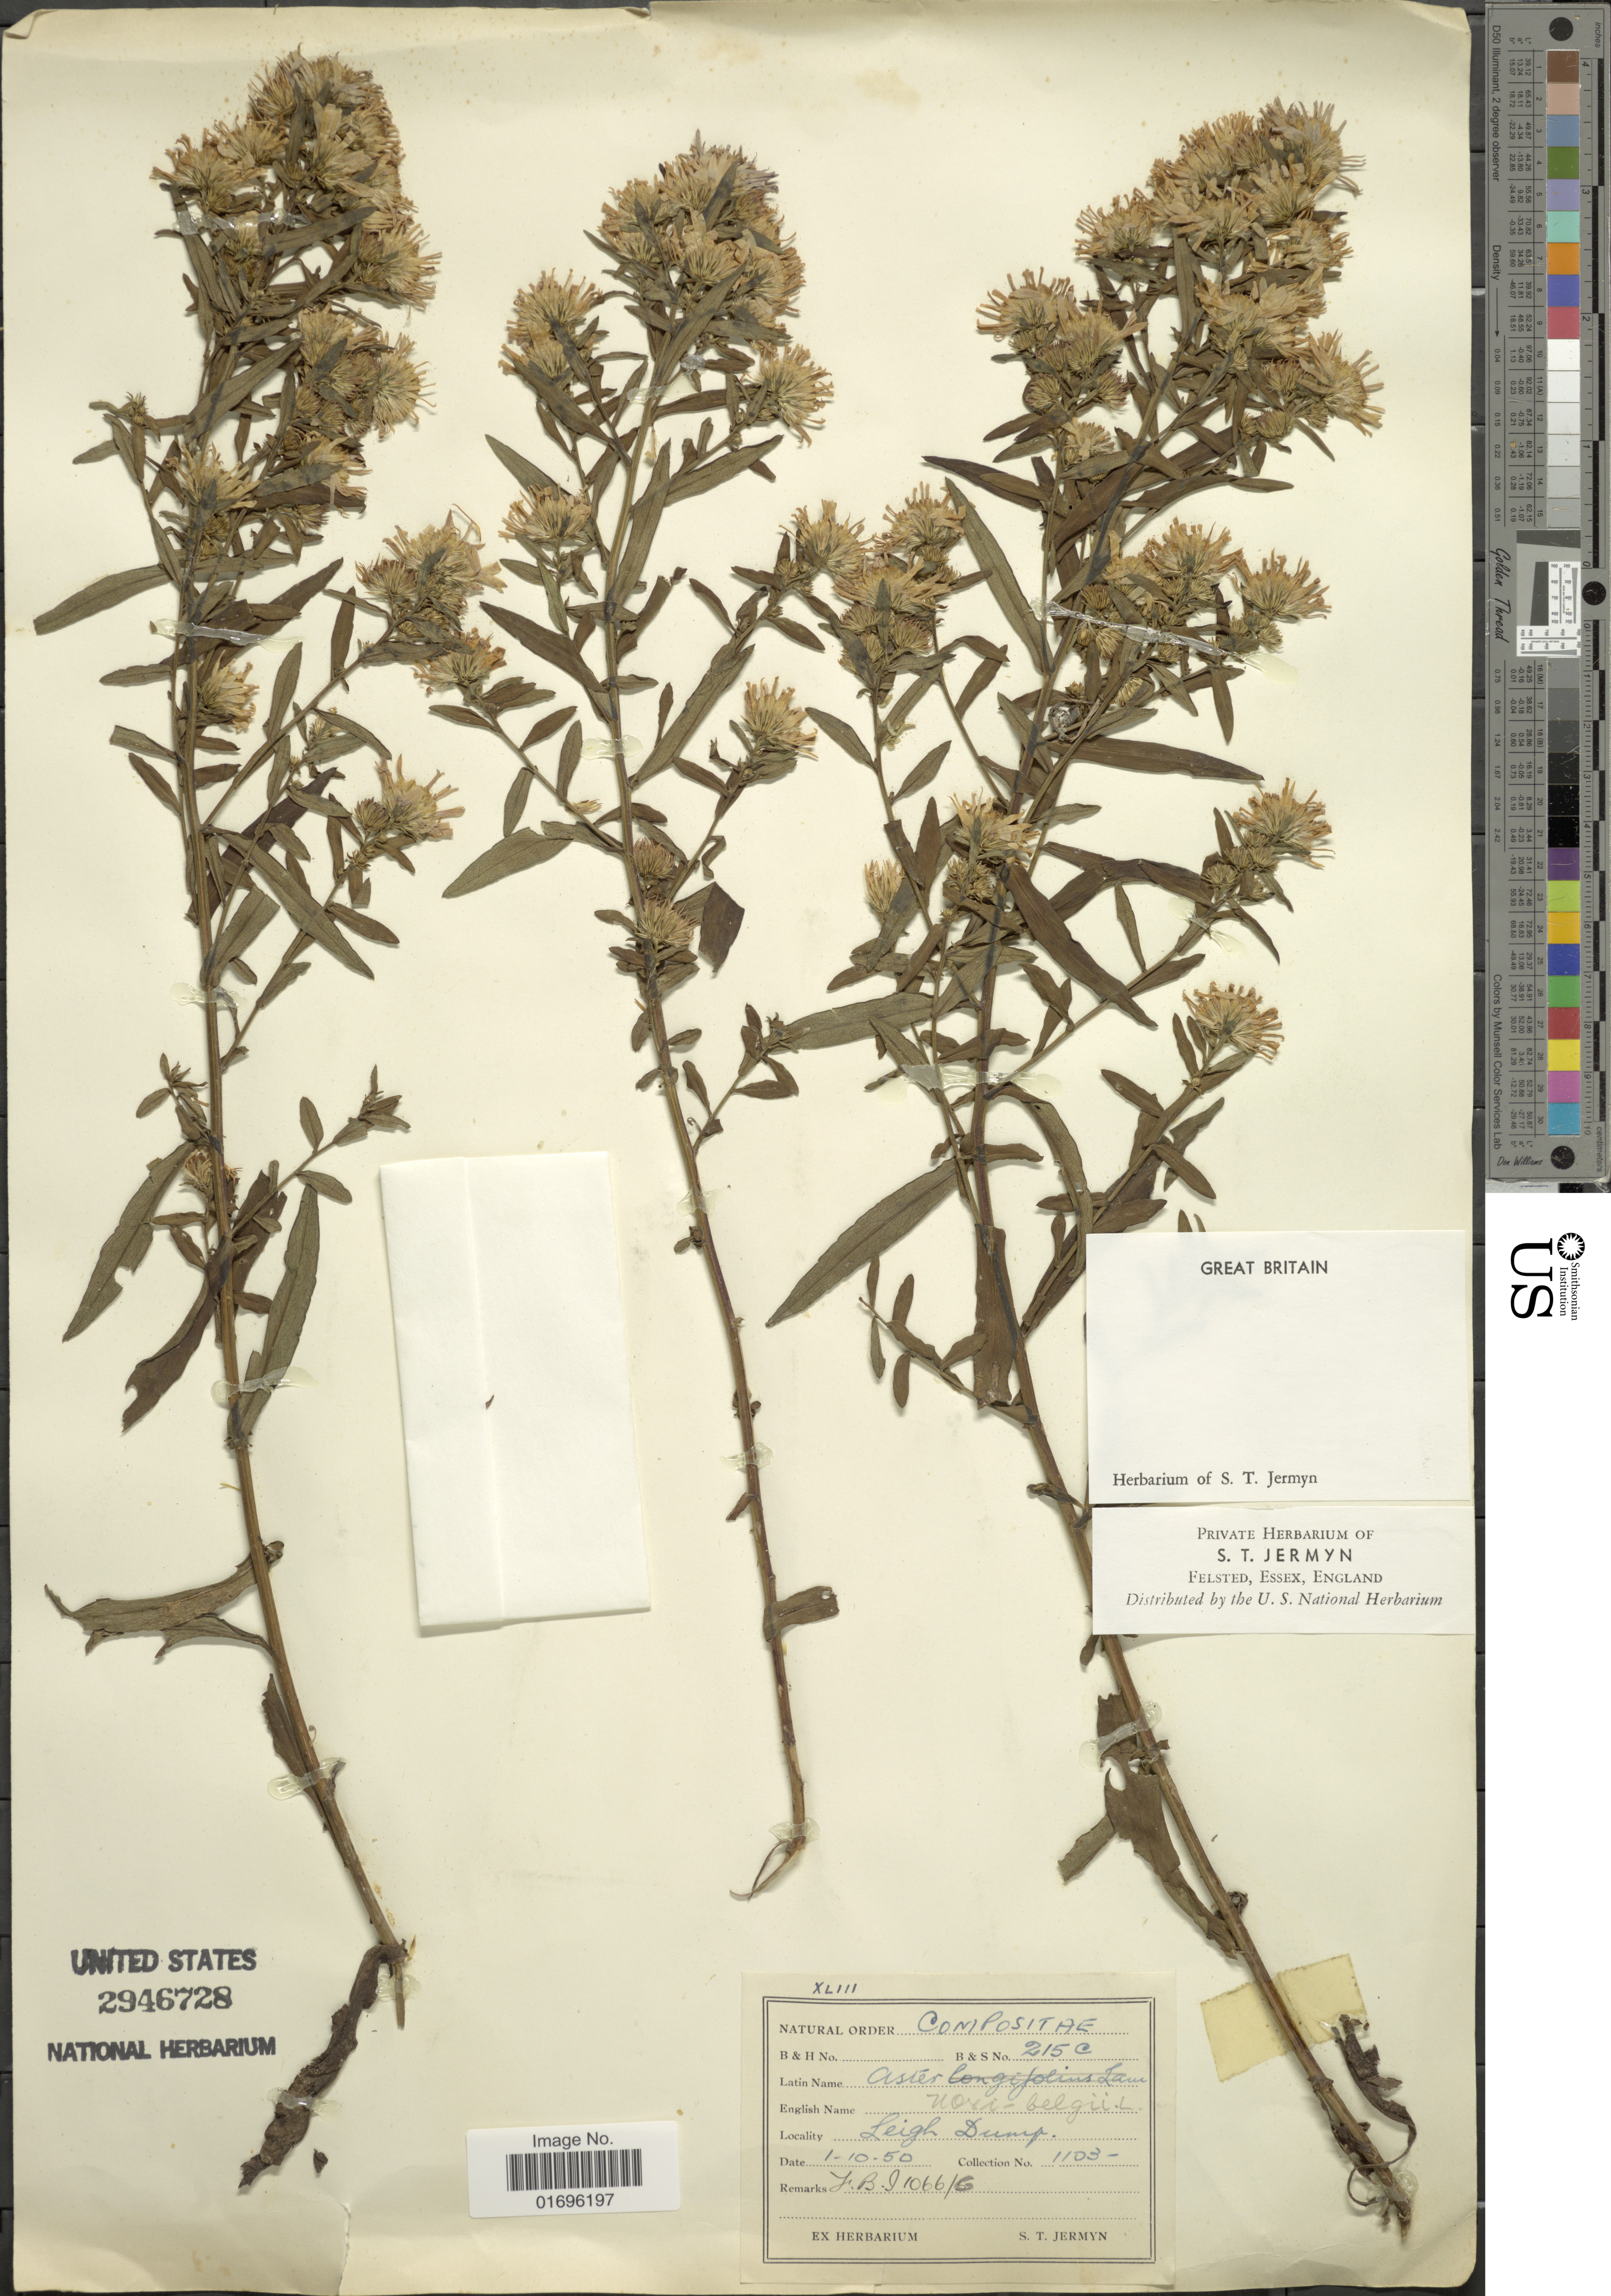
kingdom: Plantae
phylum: Tracheophyta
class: Magnoliopsida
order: Asterales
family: Asteraceae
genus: Aster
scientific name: Aster novi-belgii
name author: L.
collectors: S. Jermyn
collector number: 1103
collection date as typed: Transcribed d/m/y: 1/10/50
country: United Kingdom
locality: Leigh Dump.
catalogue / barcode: US 2946728